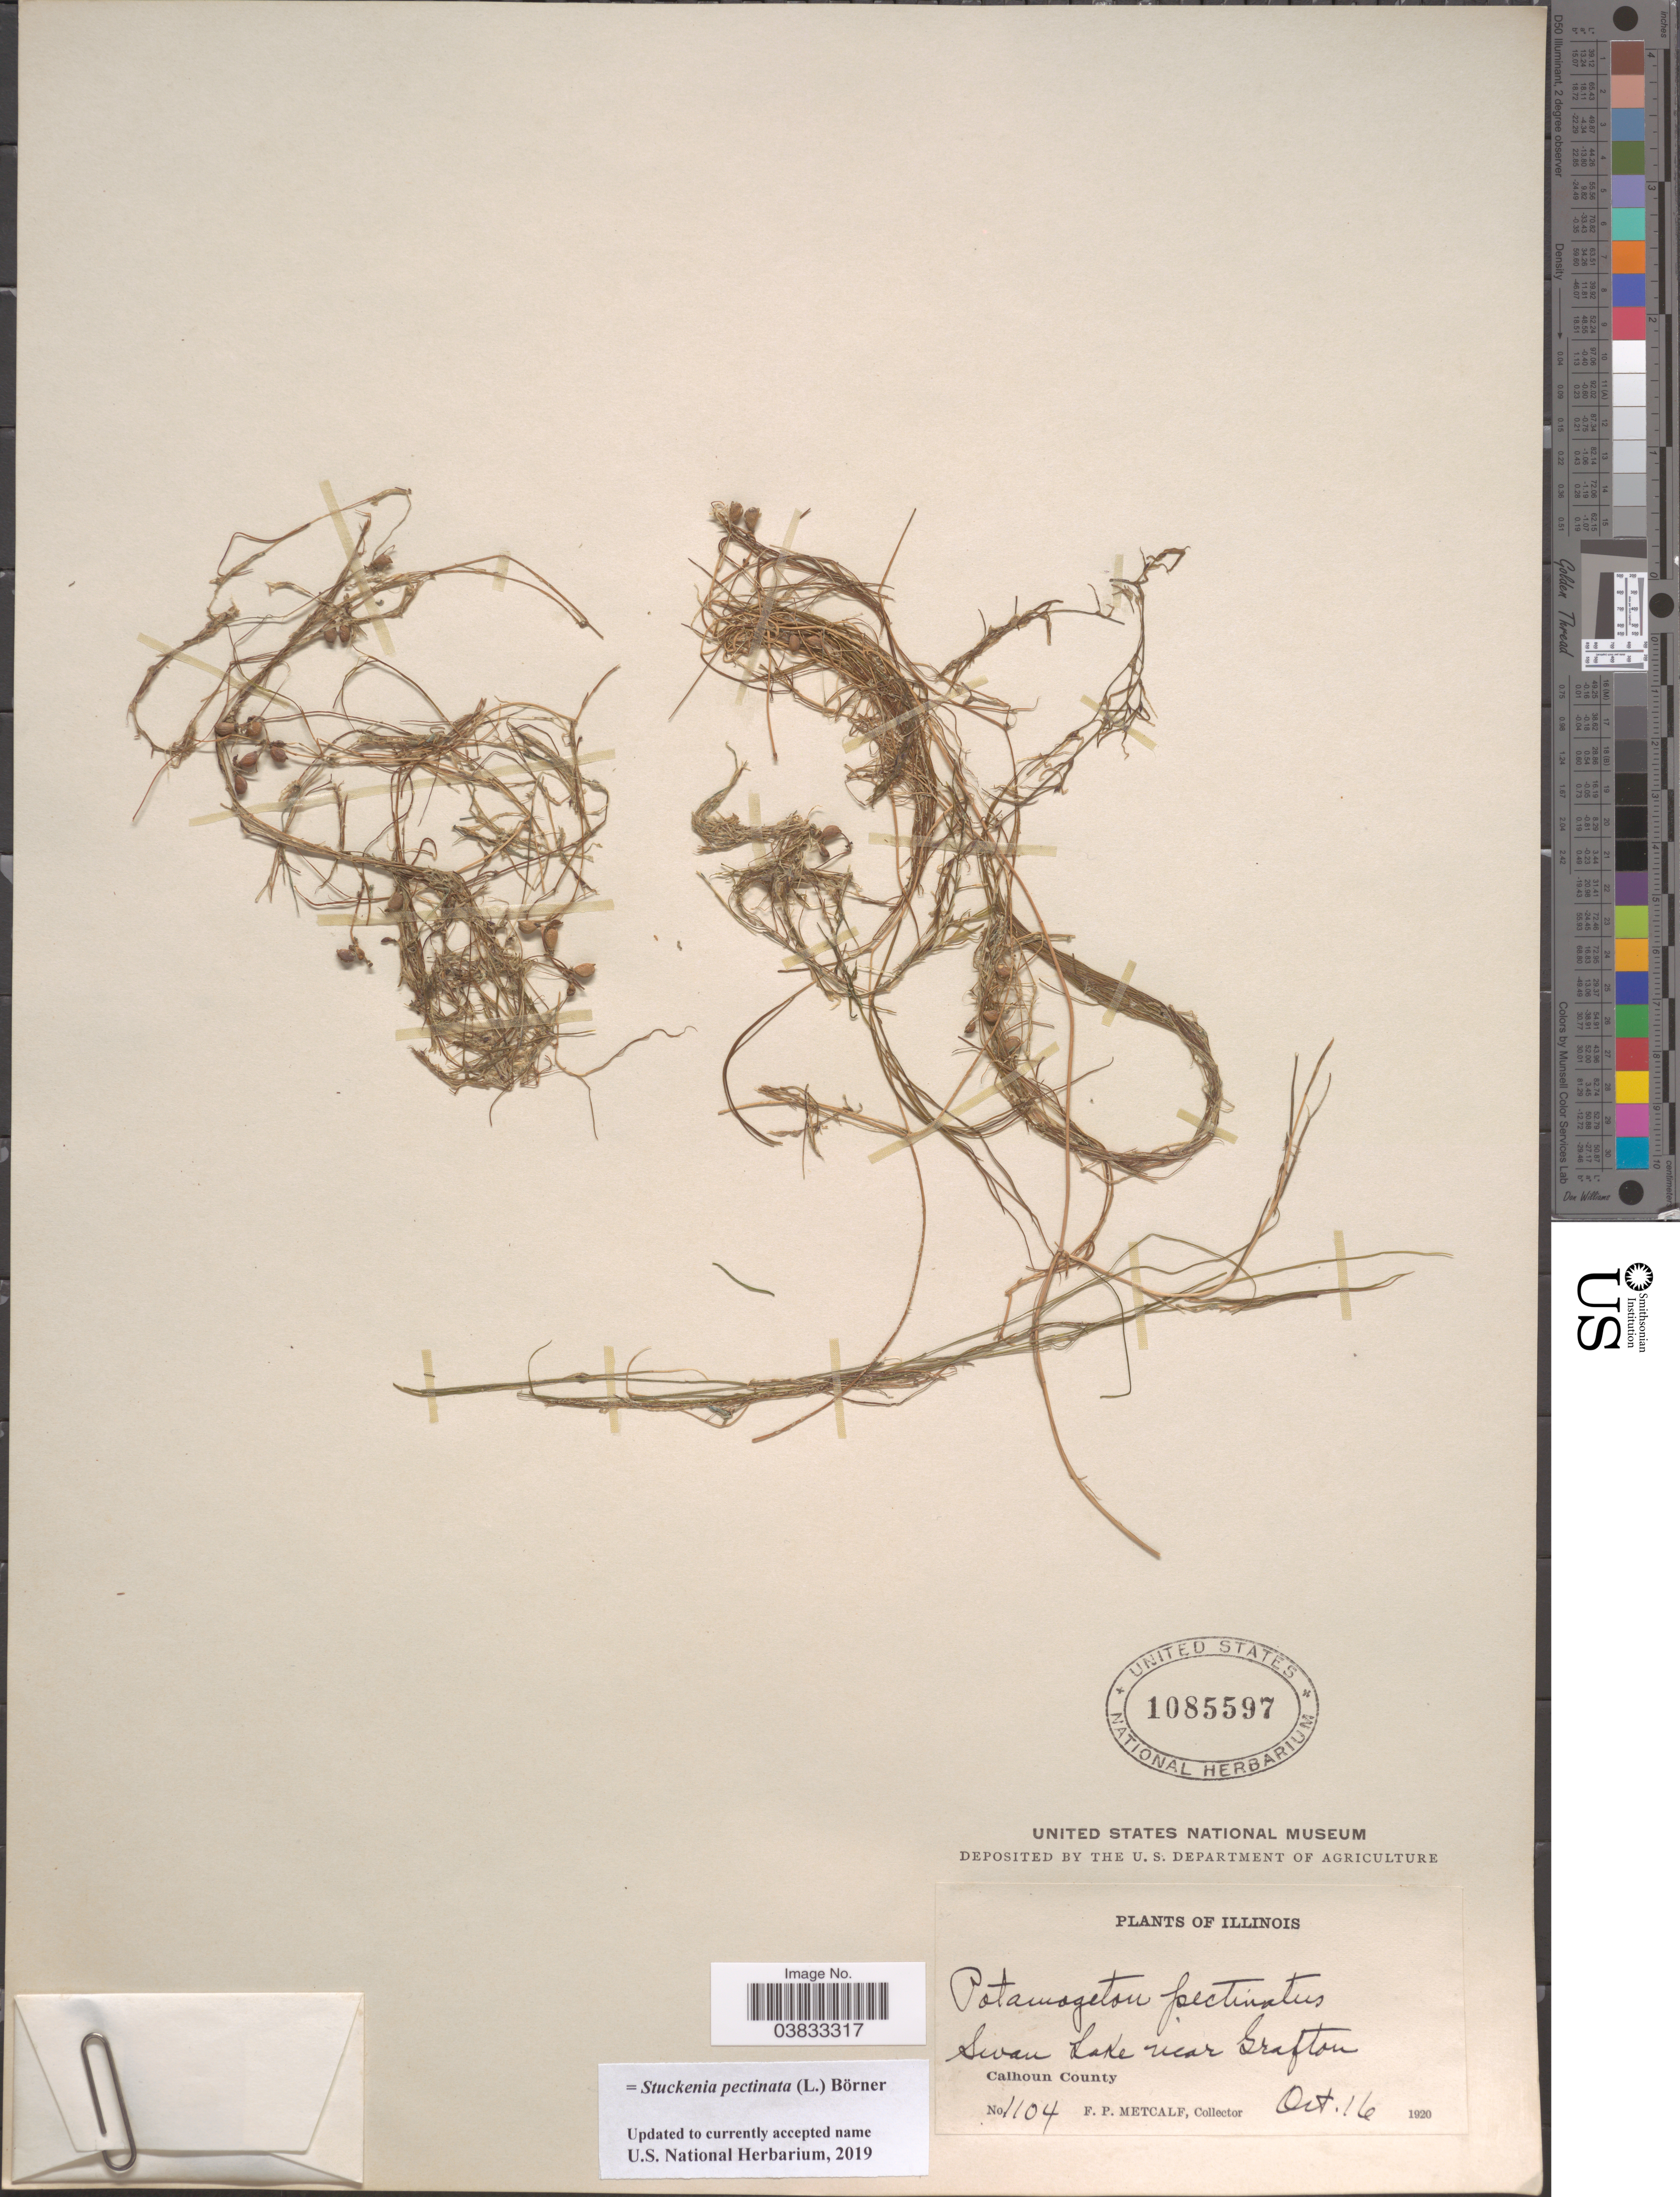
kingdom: Plantae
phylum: Tracheophyta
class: Liliopsida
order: Alismatales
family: Potamogetonaceae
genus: Stuckenia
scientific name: Stuckenia pectinata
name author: (L.) Börner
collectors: F. Metcalf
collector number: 1104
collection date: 1920-10-16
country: United States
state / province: Illinois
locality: Swan Lake near Grafton. Calhoun County.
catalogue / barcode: US 1085597